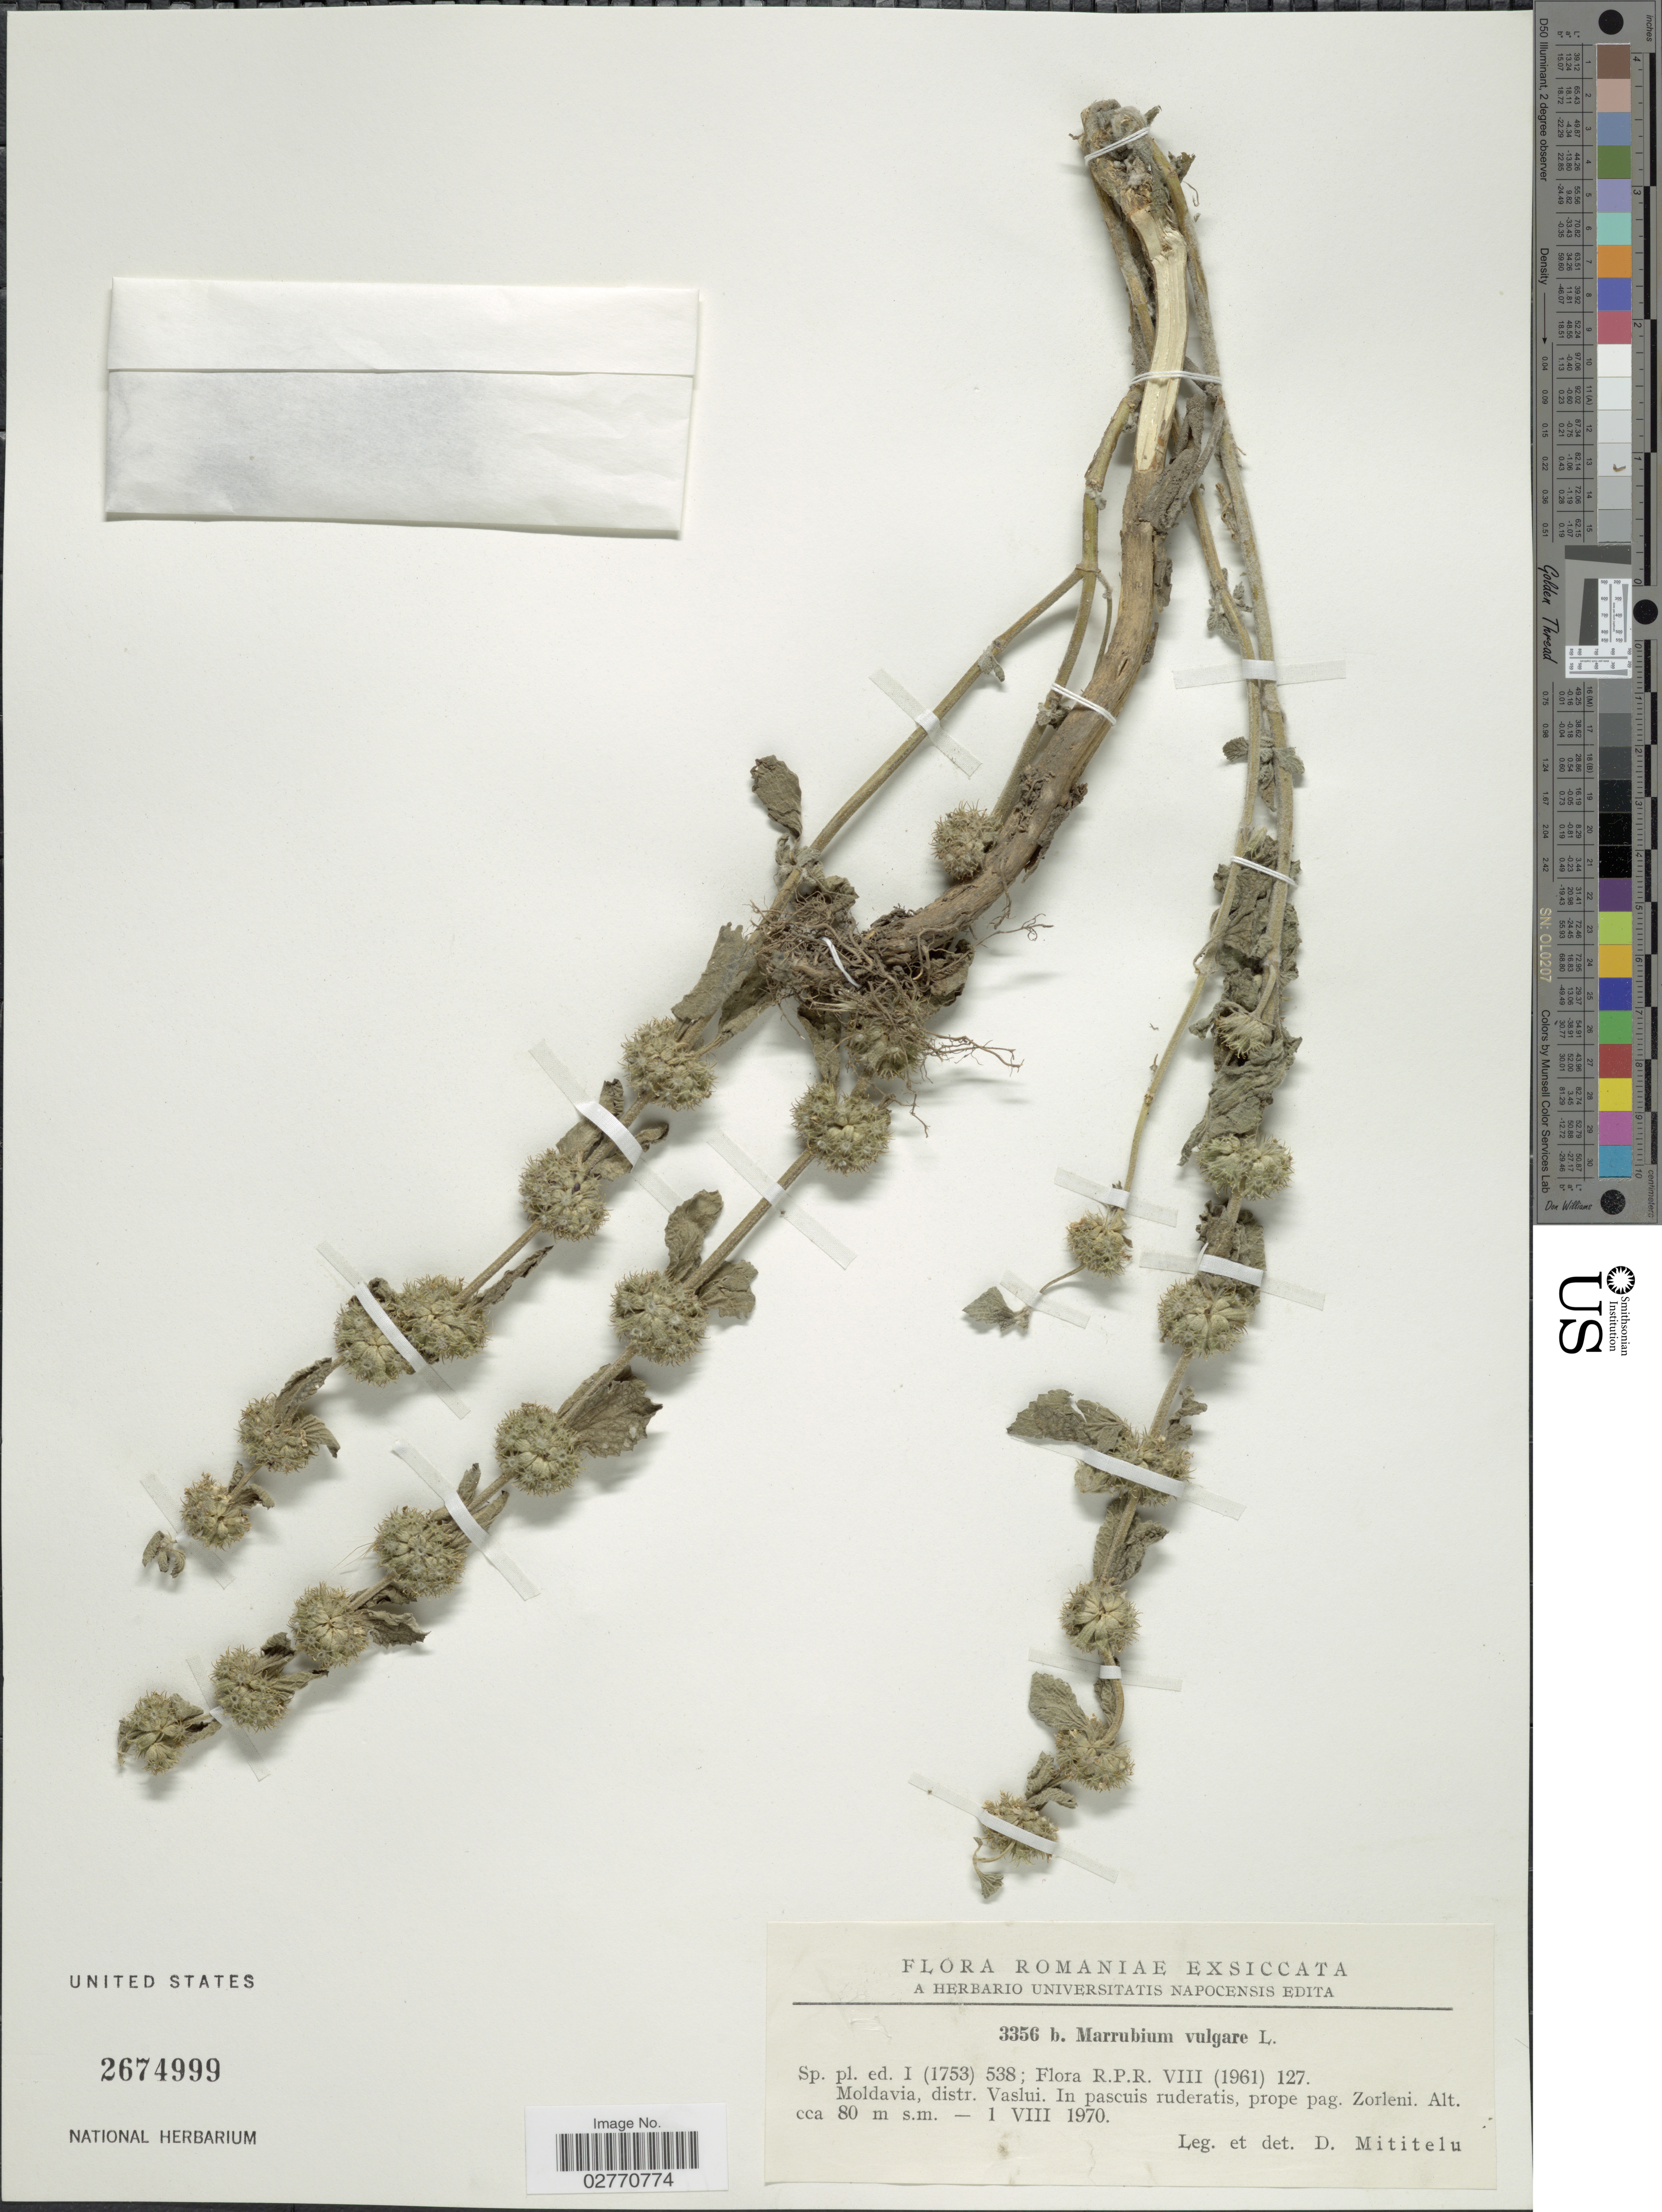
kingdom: Plantae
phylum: Tracheophyta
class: Magnoliopsida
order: Lamiales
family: Lamiaceae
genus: Marrubium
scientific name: Marrubium vulgare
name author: L.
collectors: D. Mititelu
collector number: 3356b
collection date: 1970-08-01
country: Romania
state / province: Vaslui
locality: Moldavia, distr. Vaslui. In pascuis ruderatis, prope pag. Zorleni.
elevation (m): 80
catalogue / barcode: US 2674999